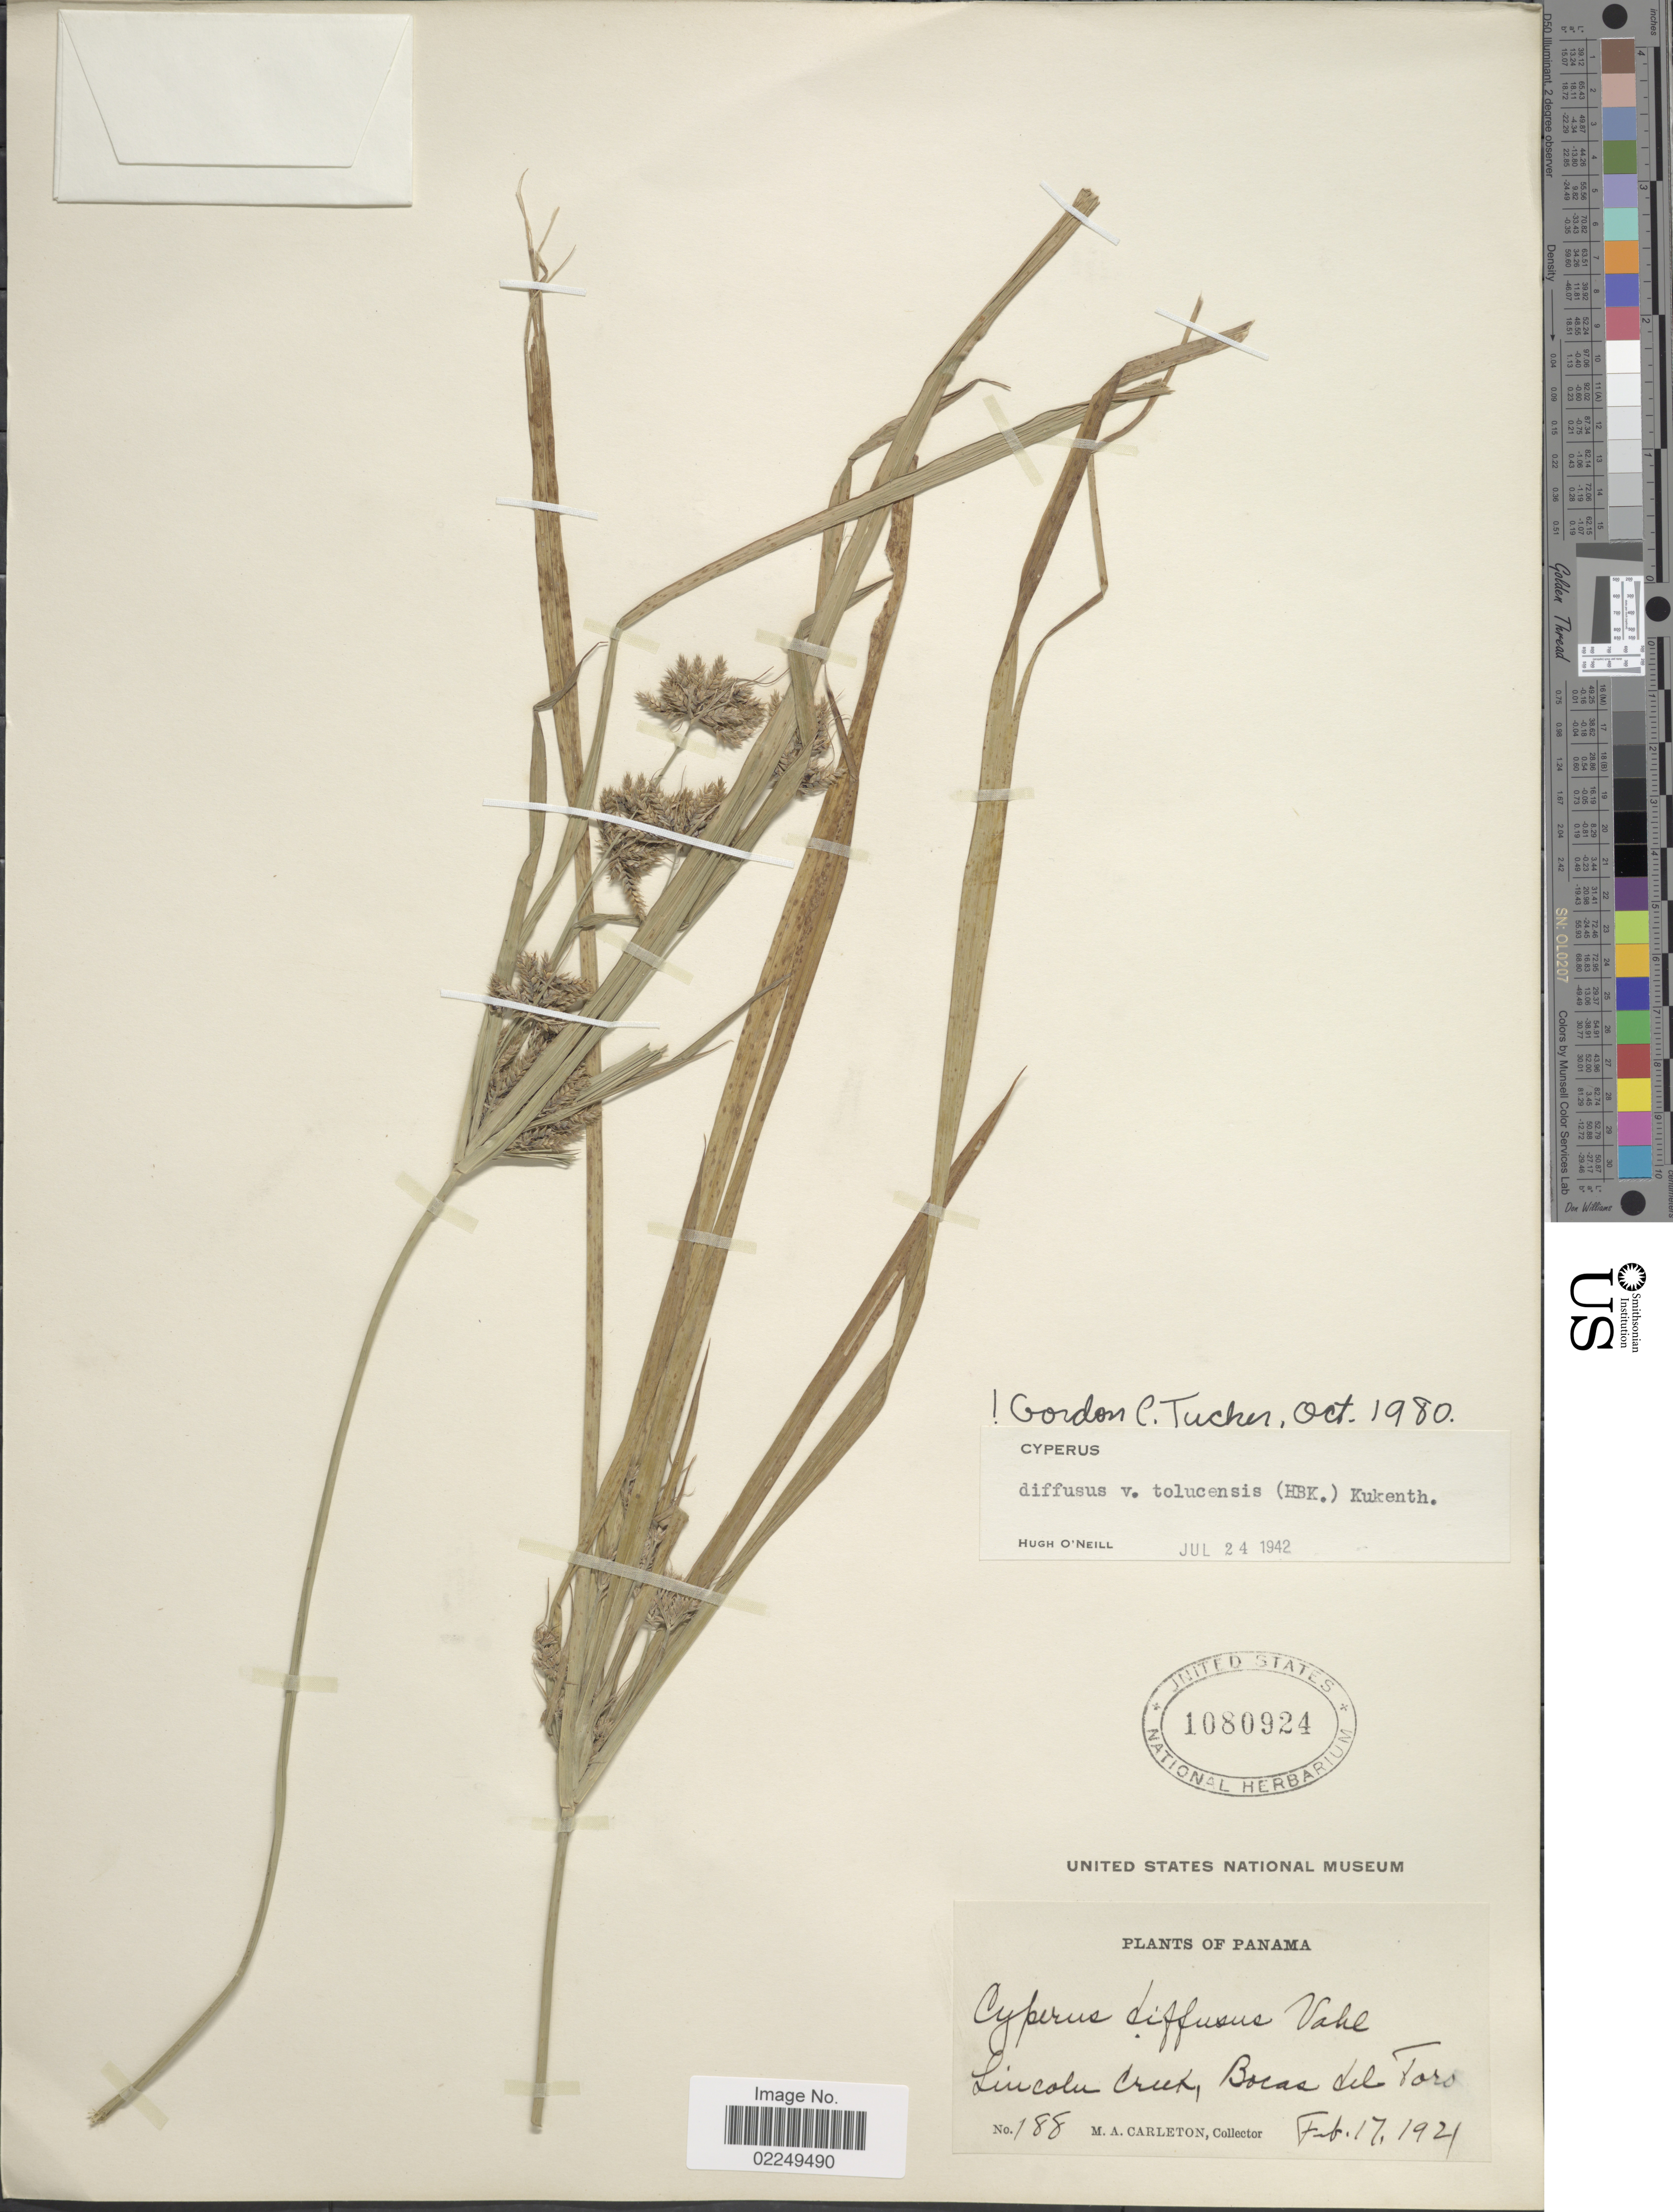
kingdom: Plantae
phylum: Tracheophyta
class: Liliopsida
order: Poales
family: Cyperaceae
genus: Cyperus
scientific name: Cyperus laxus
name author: Lam.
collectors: M. A. Carleton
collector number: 188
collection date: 1921-02-17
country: Panama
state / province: Bocas del Toro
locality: Lincoln Creek, Bocas del Toro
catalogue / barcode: US 1080924